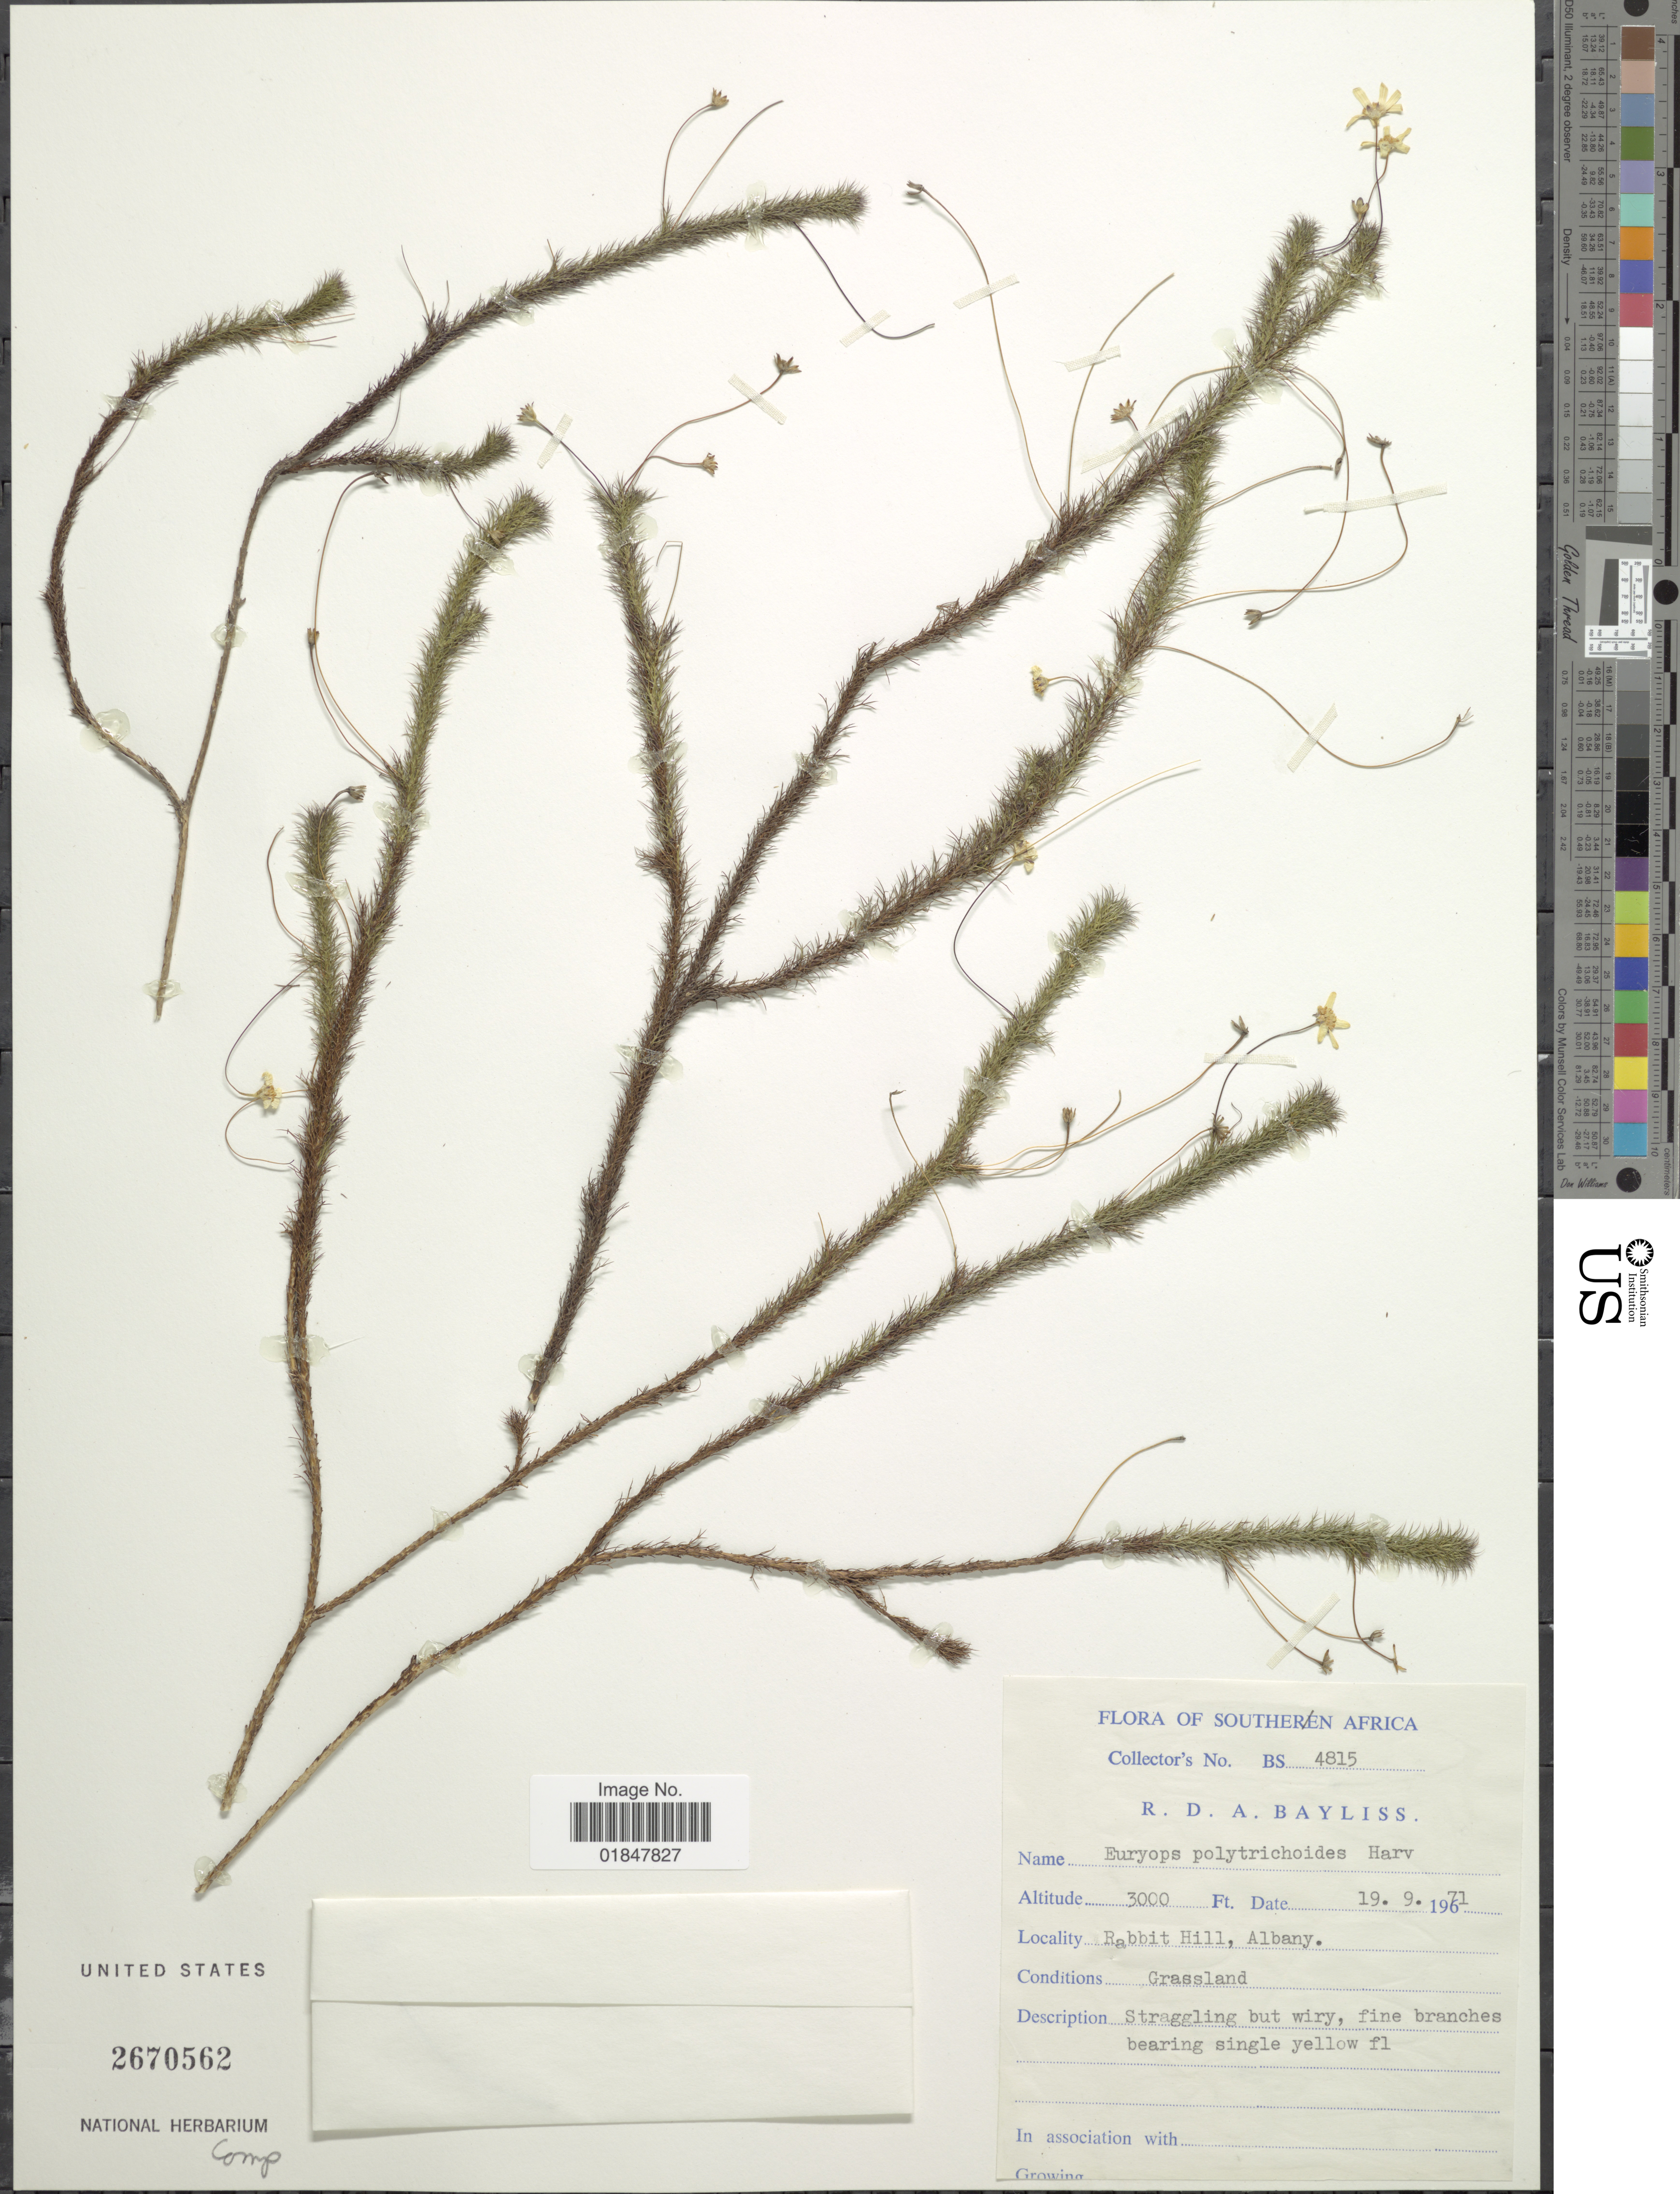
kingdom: Plantae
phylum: Tracheophyta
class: Magnoliopsida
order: Asterales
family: Asteraceae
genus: Euryops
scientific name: Euryops polytrichoides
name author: (Harv.) B. Nord.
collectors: R. Bayliss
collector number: BS4815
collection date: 1971-09-19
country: South Africa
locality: Rabbit Hill, Albany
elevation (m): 914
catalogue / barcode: US 2670562